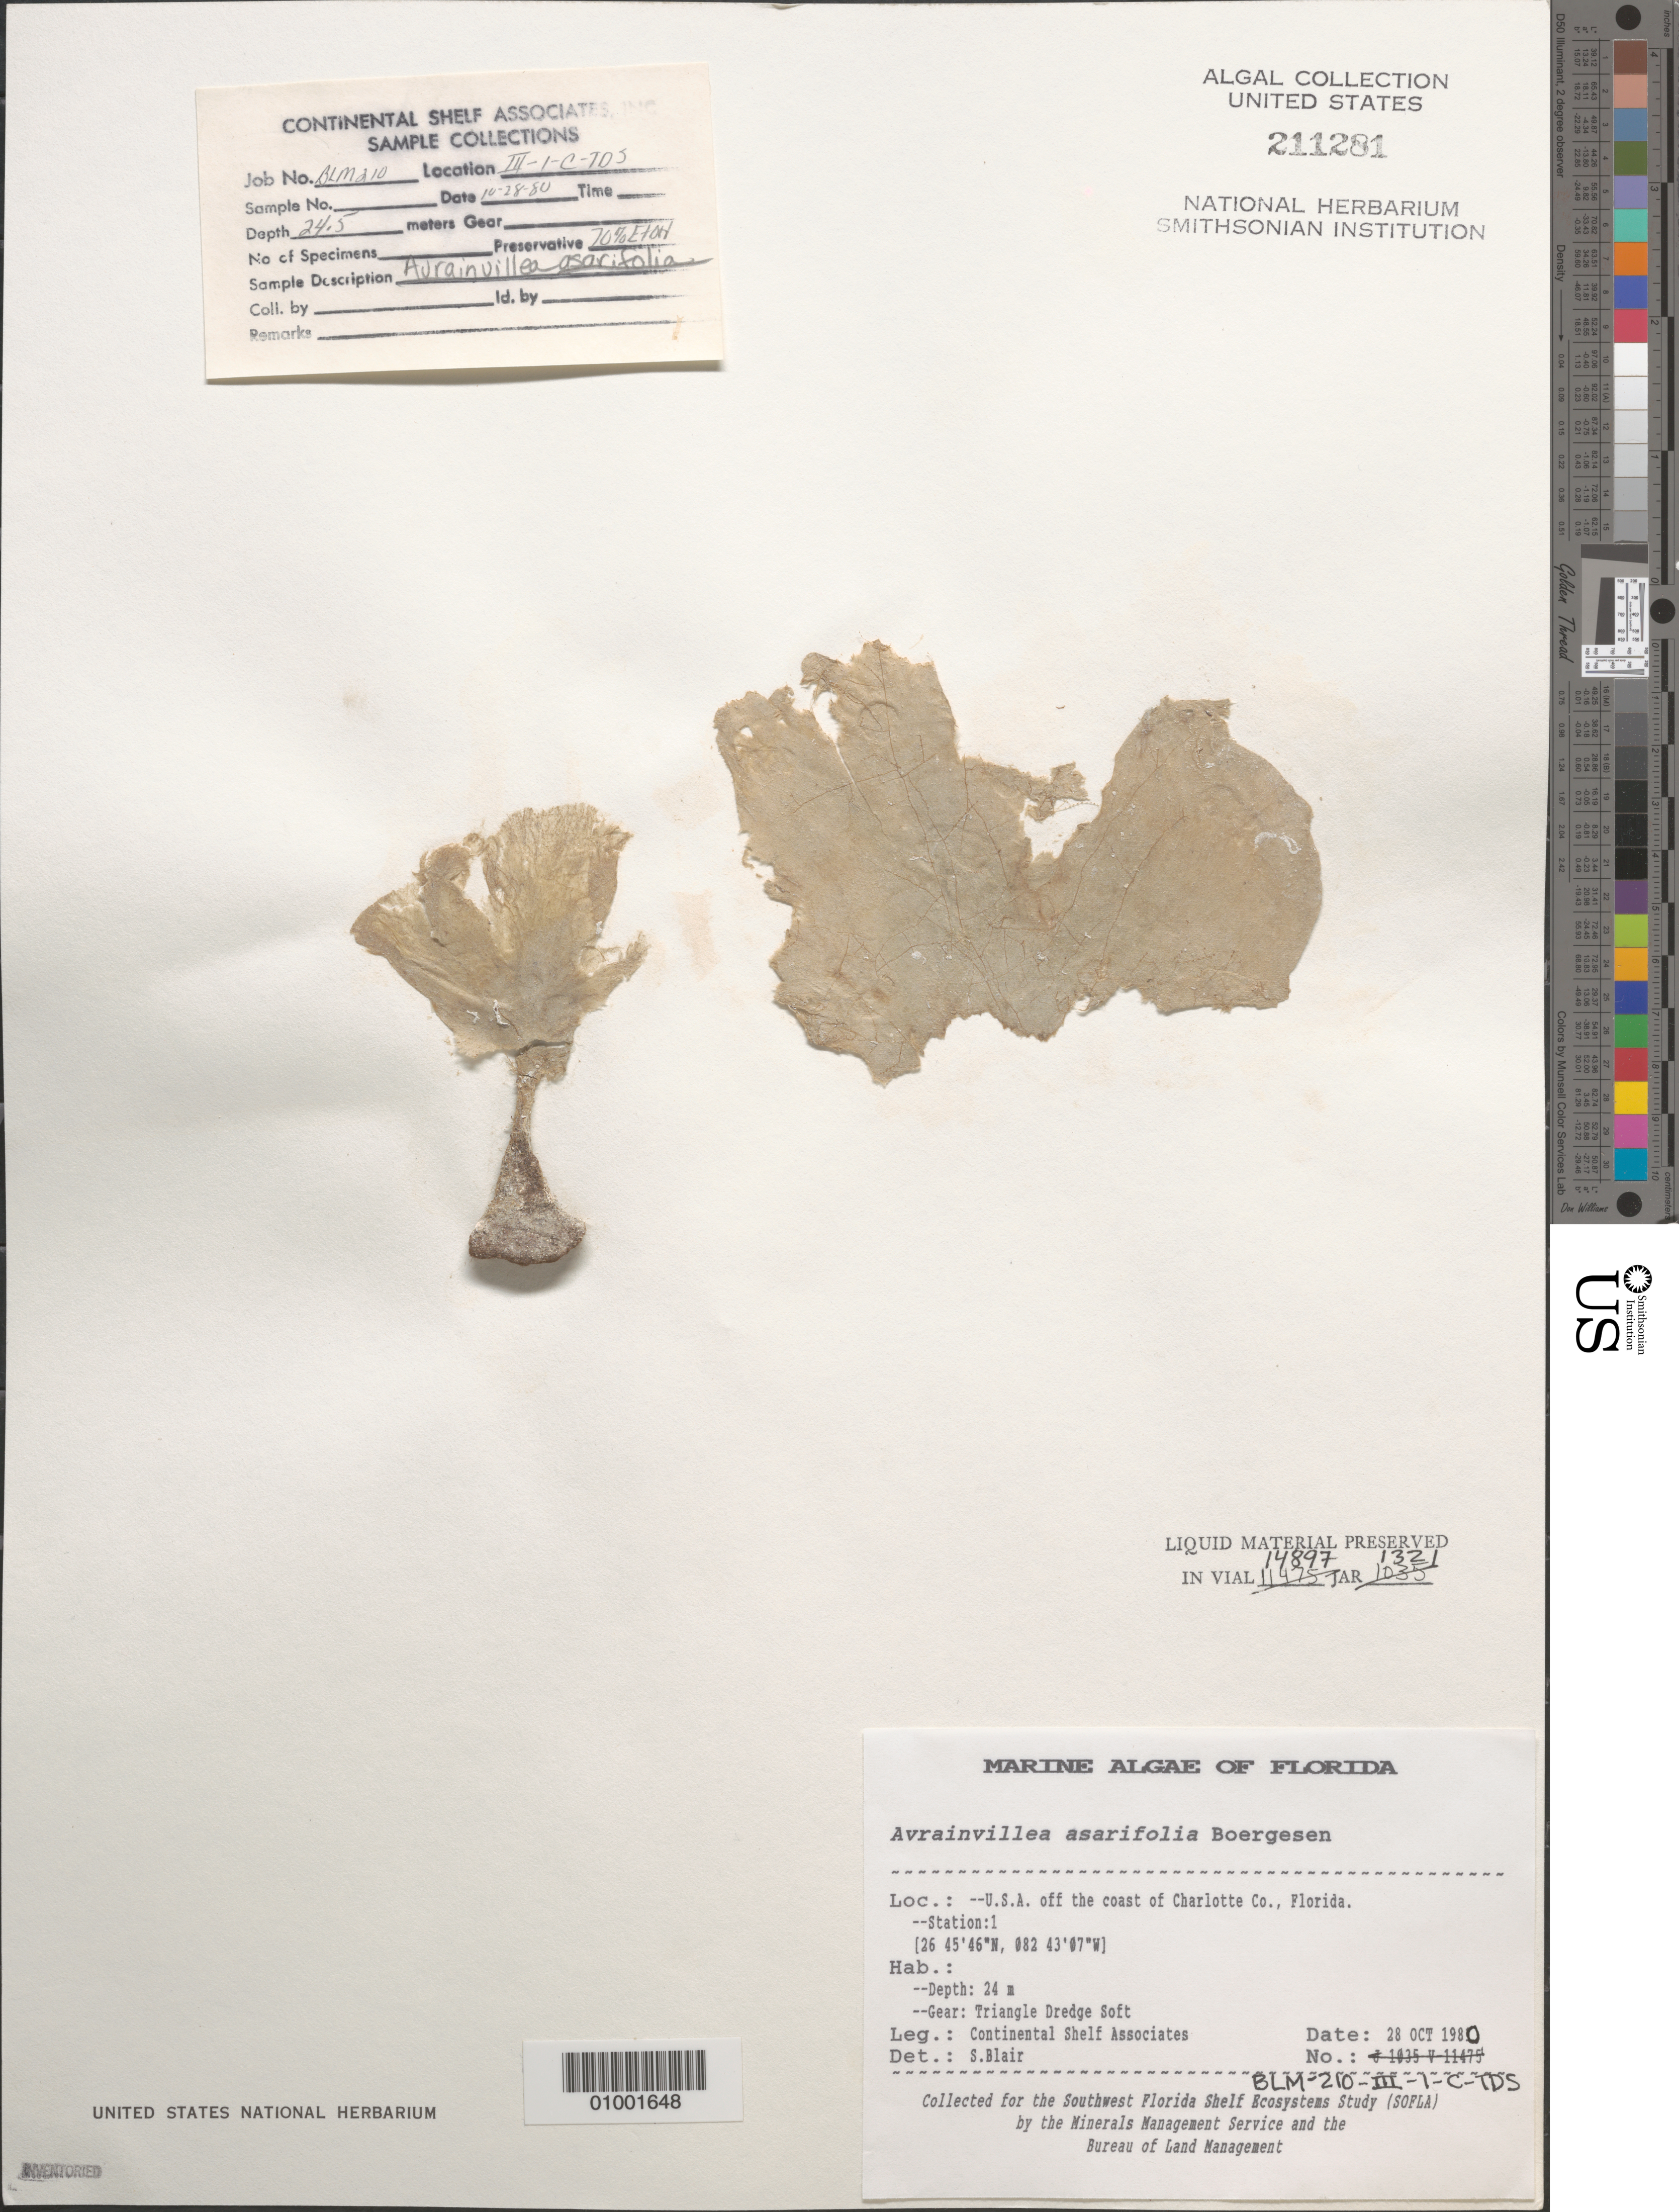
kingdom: Plantae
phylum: Chlorophyta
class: Ulvophyceae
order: Bryopsidales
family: Dichotomosiphonaceae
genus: Avrainvillea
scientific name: Avrainvillea asarifolia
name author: Børgesen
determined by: Blair, S. M.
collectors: Continental Shelf Associates Inc.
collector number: BLM-210-III-1-C-TDS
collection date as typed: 28 Oct 1980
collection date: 1980-10-28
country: United States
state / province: Florida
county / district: Charlotte County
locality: Gulf of Mexico off the coast of Charlotte County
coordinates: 26 45'46"N, 82 43'07"W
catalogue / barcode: US 211281